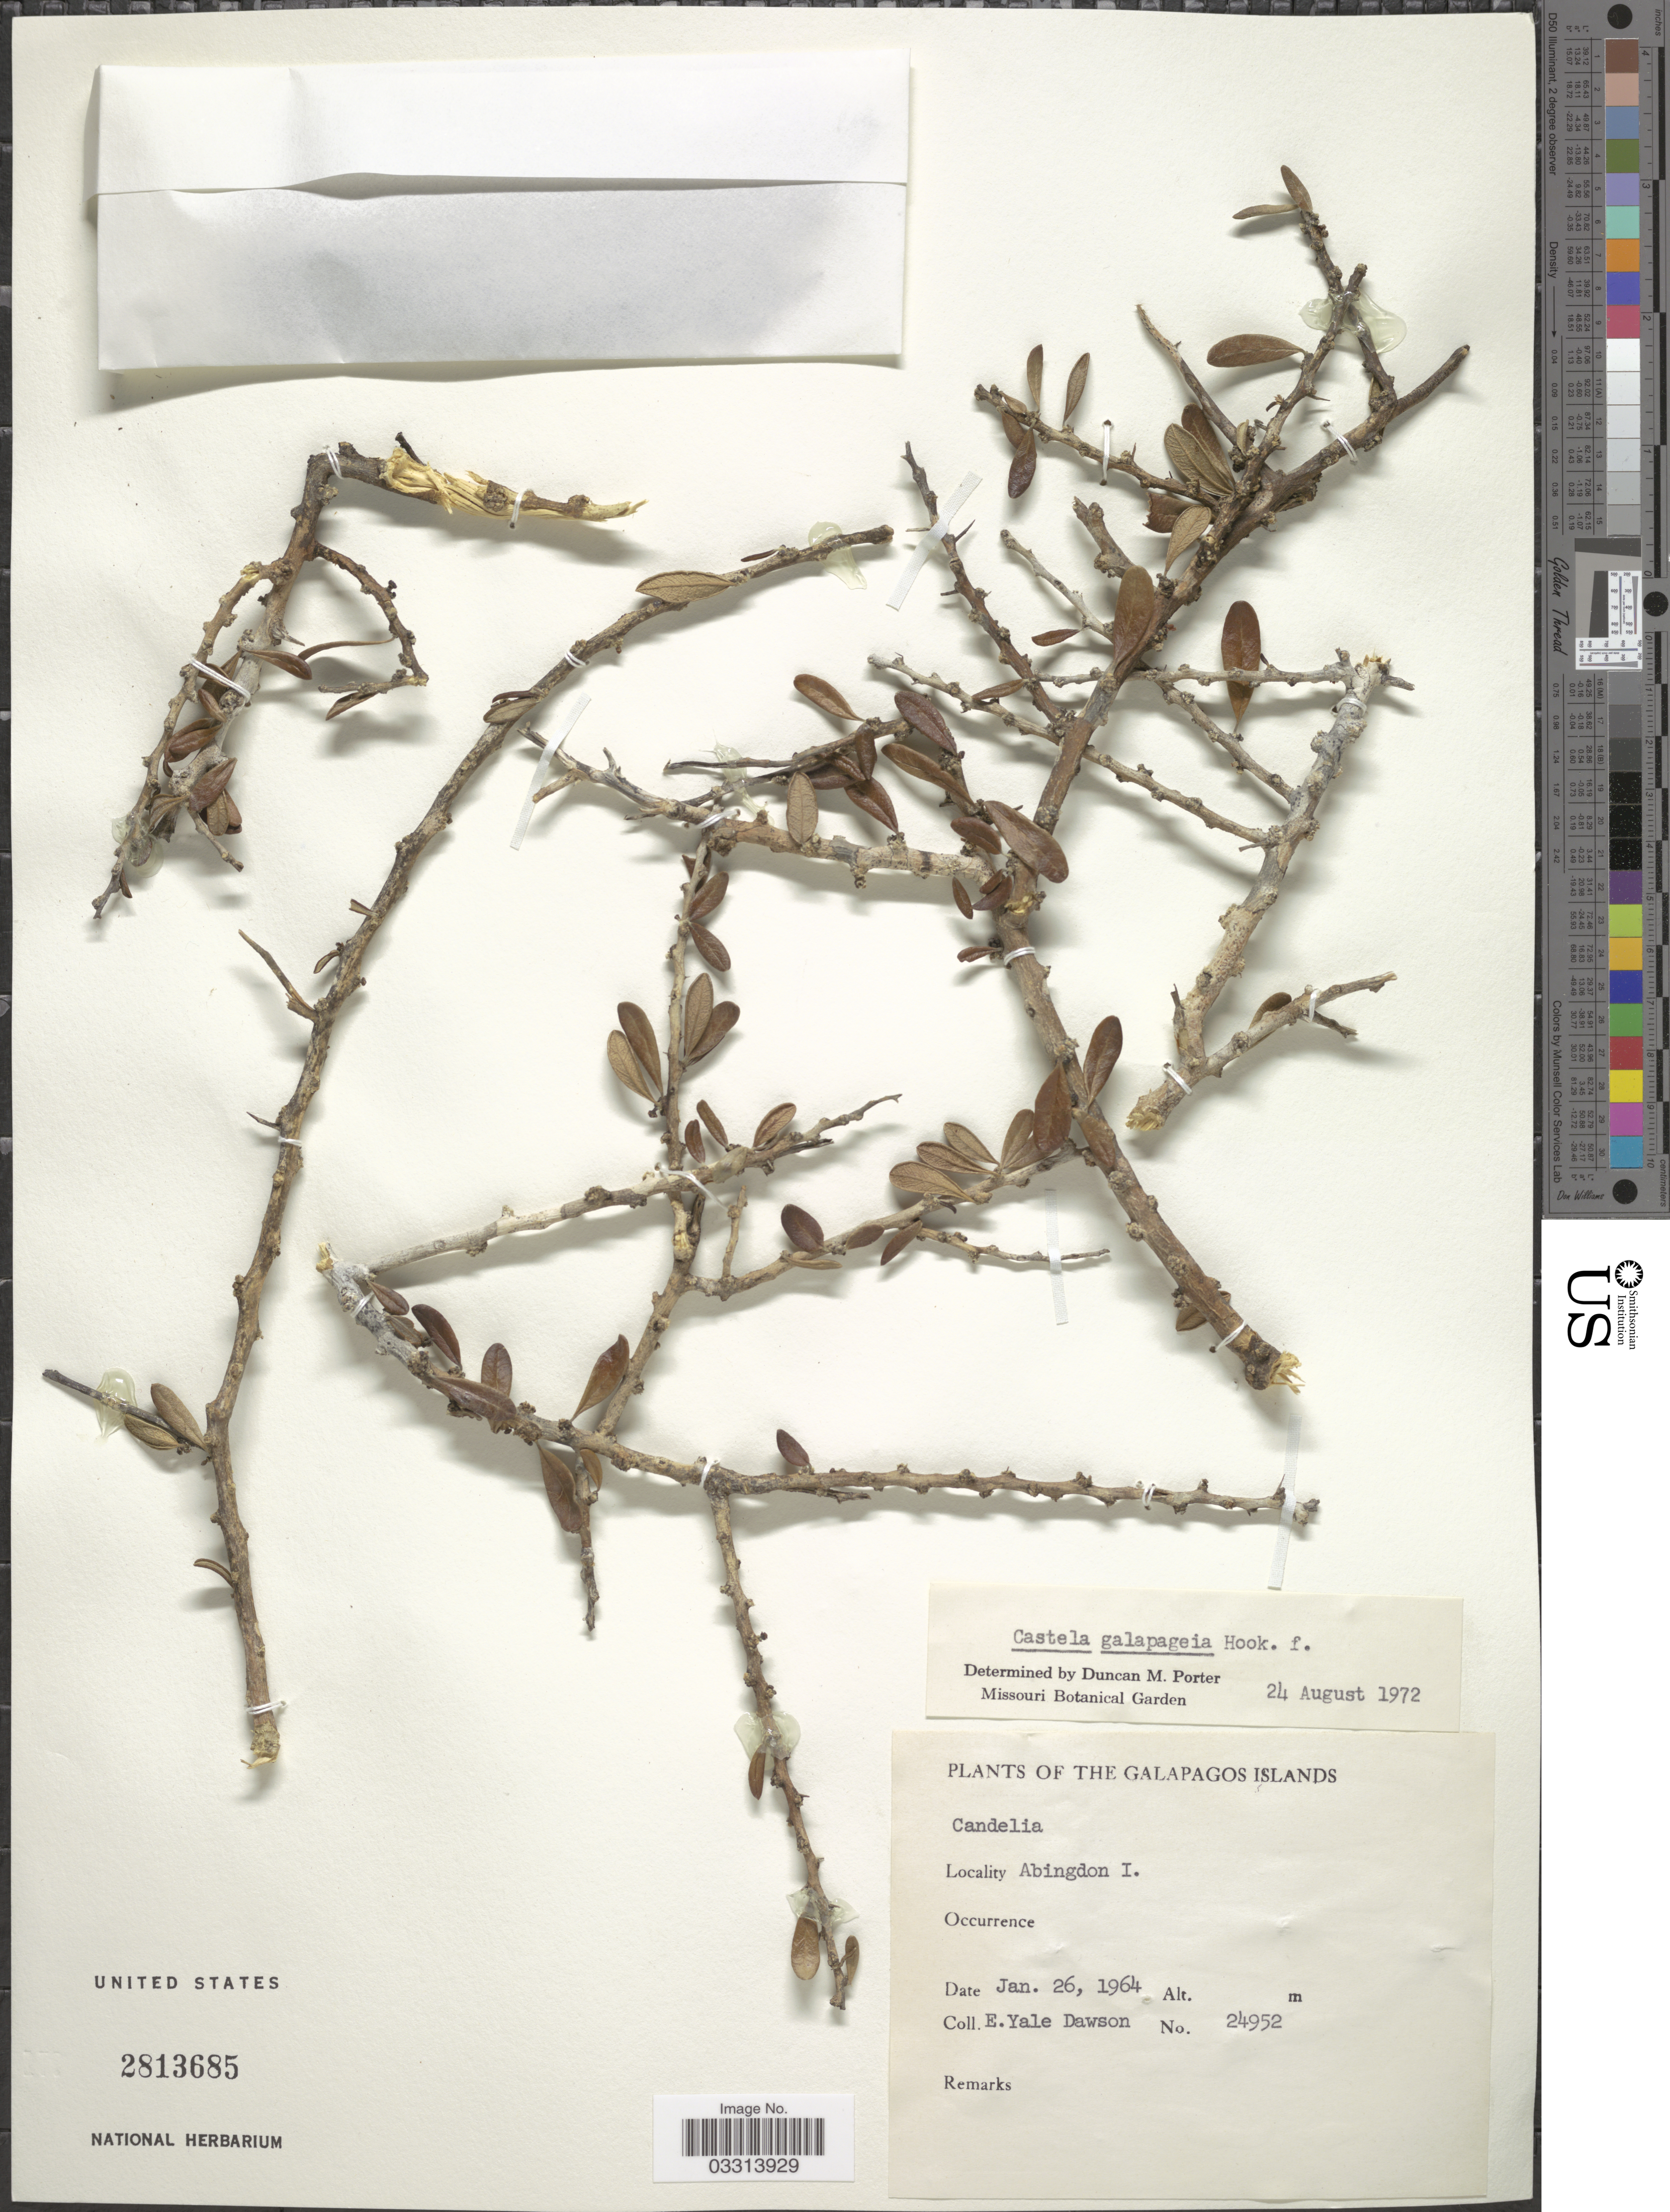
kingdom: Plantae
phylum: Tracheophyta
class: Magnoliopsida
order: Sapindales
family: Simaroubaceae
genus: Castela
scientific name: Castela galapageia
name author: Hook. f.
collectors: N. Yensen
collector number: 24952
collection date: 1964-01-26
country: Ecuador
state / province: Colón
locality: The Galapagos Islands. Abingdon I.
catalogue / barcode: US 2813685